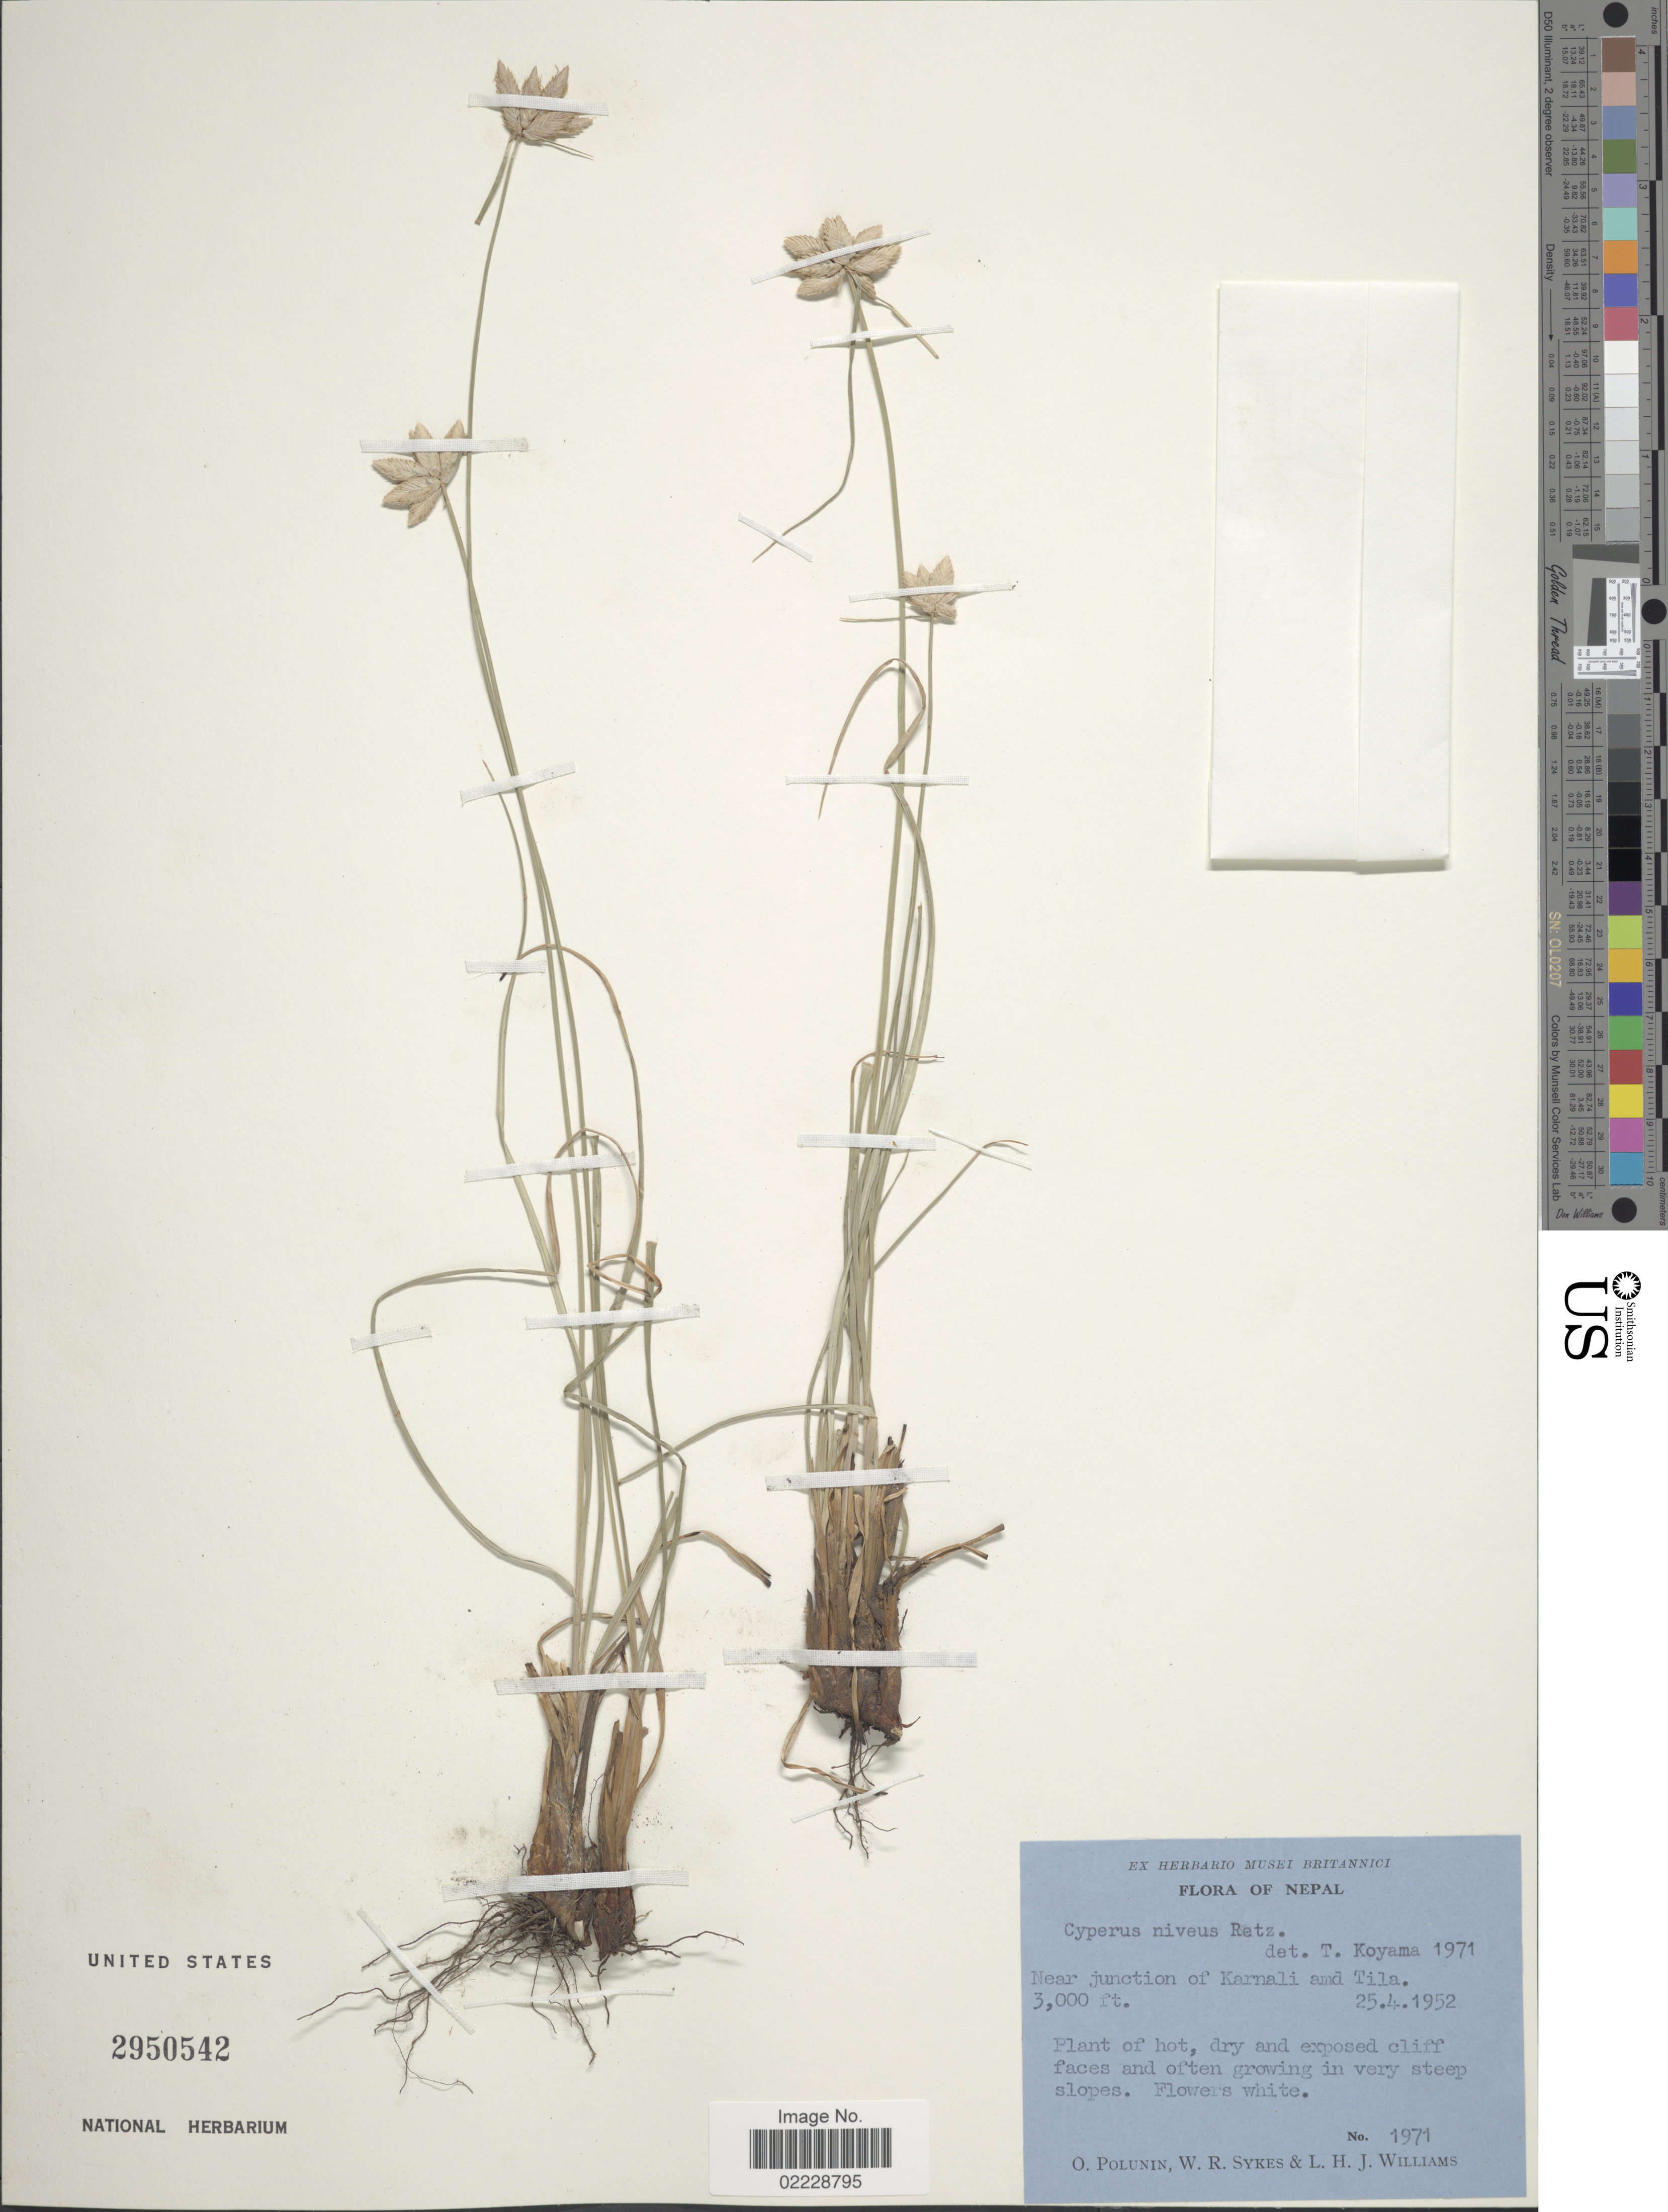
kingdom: Plantae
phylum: Tracheophyta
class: Liliopsida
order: Poales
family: Cyperaceae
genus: Cyperus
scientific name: Cyperus niveus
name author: Retz.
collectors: O. V. Polunin, W. R. Sykes & L. H. J. Williams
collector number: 1971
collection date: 1952-04-25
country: Nepal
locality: Near junction of Karnali and Tila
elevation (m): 914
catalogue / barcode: US 2950542